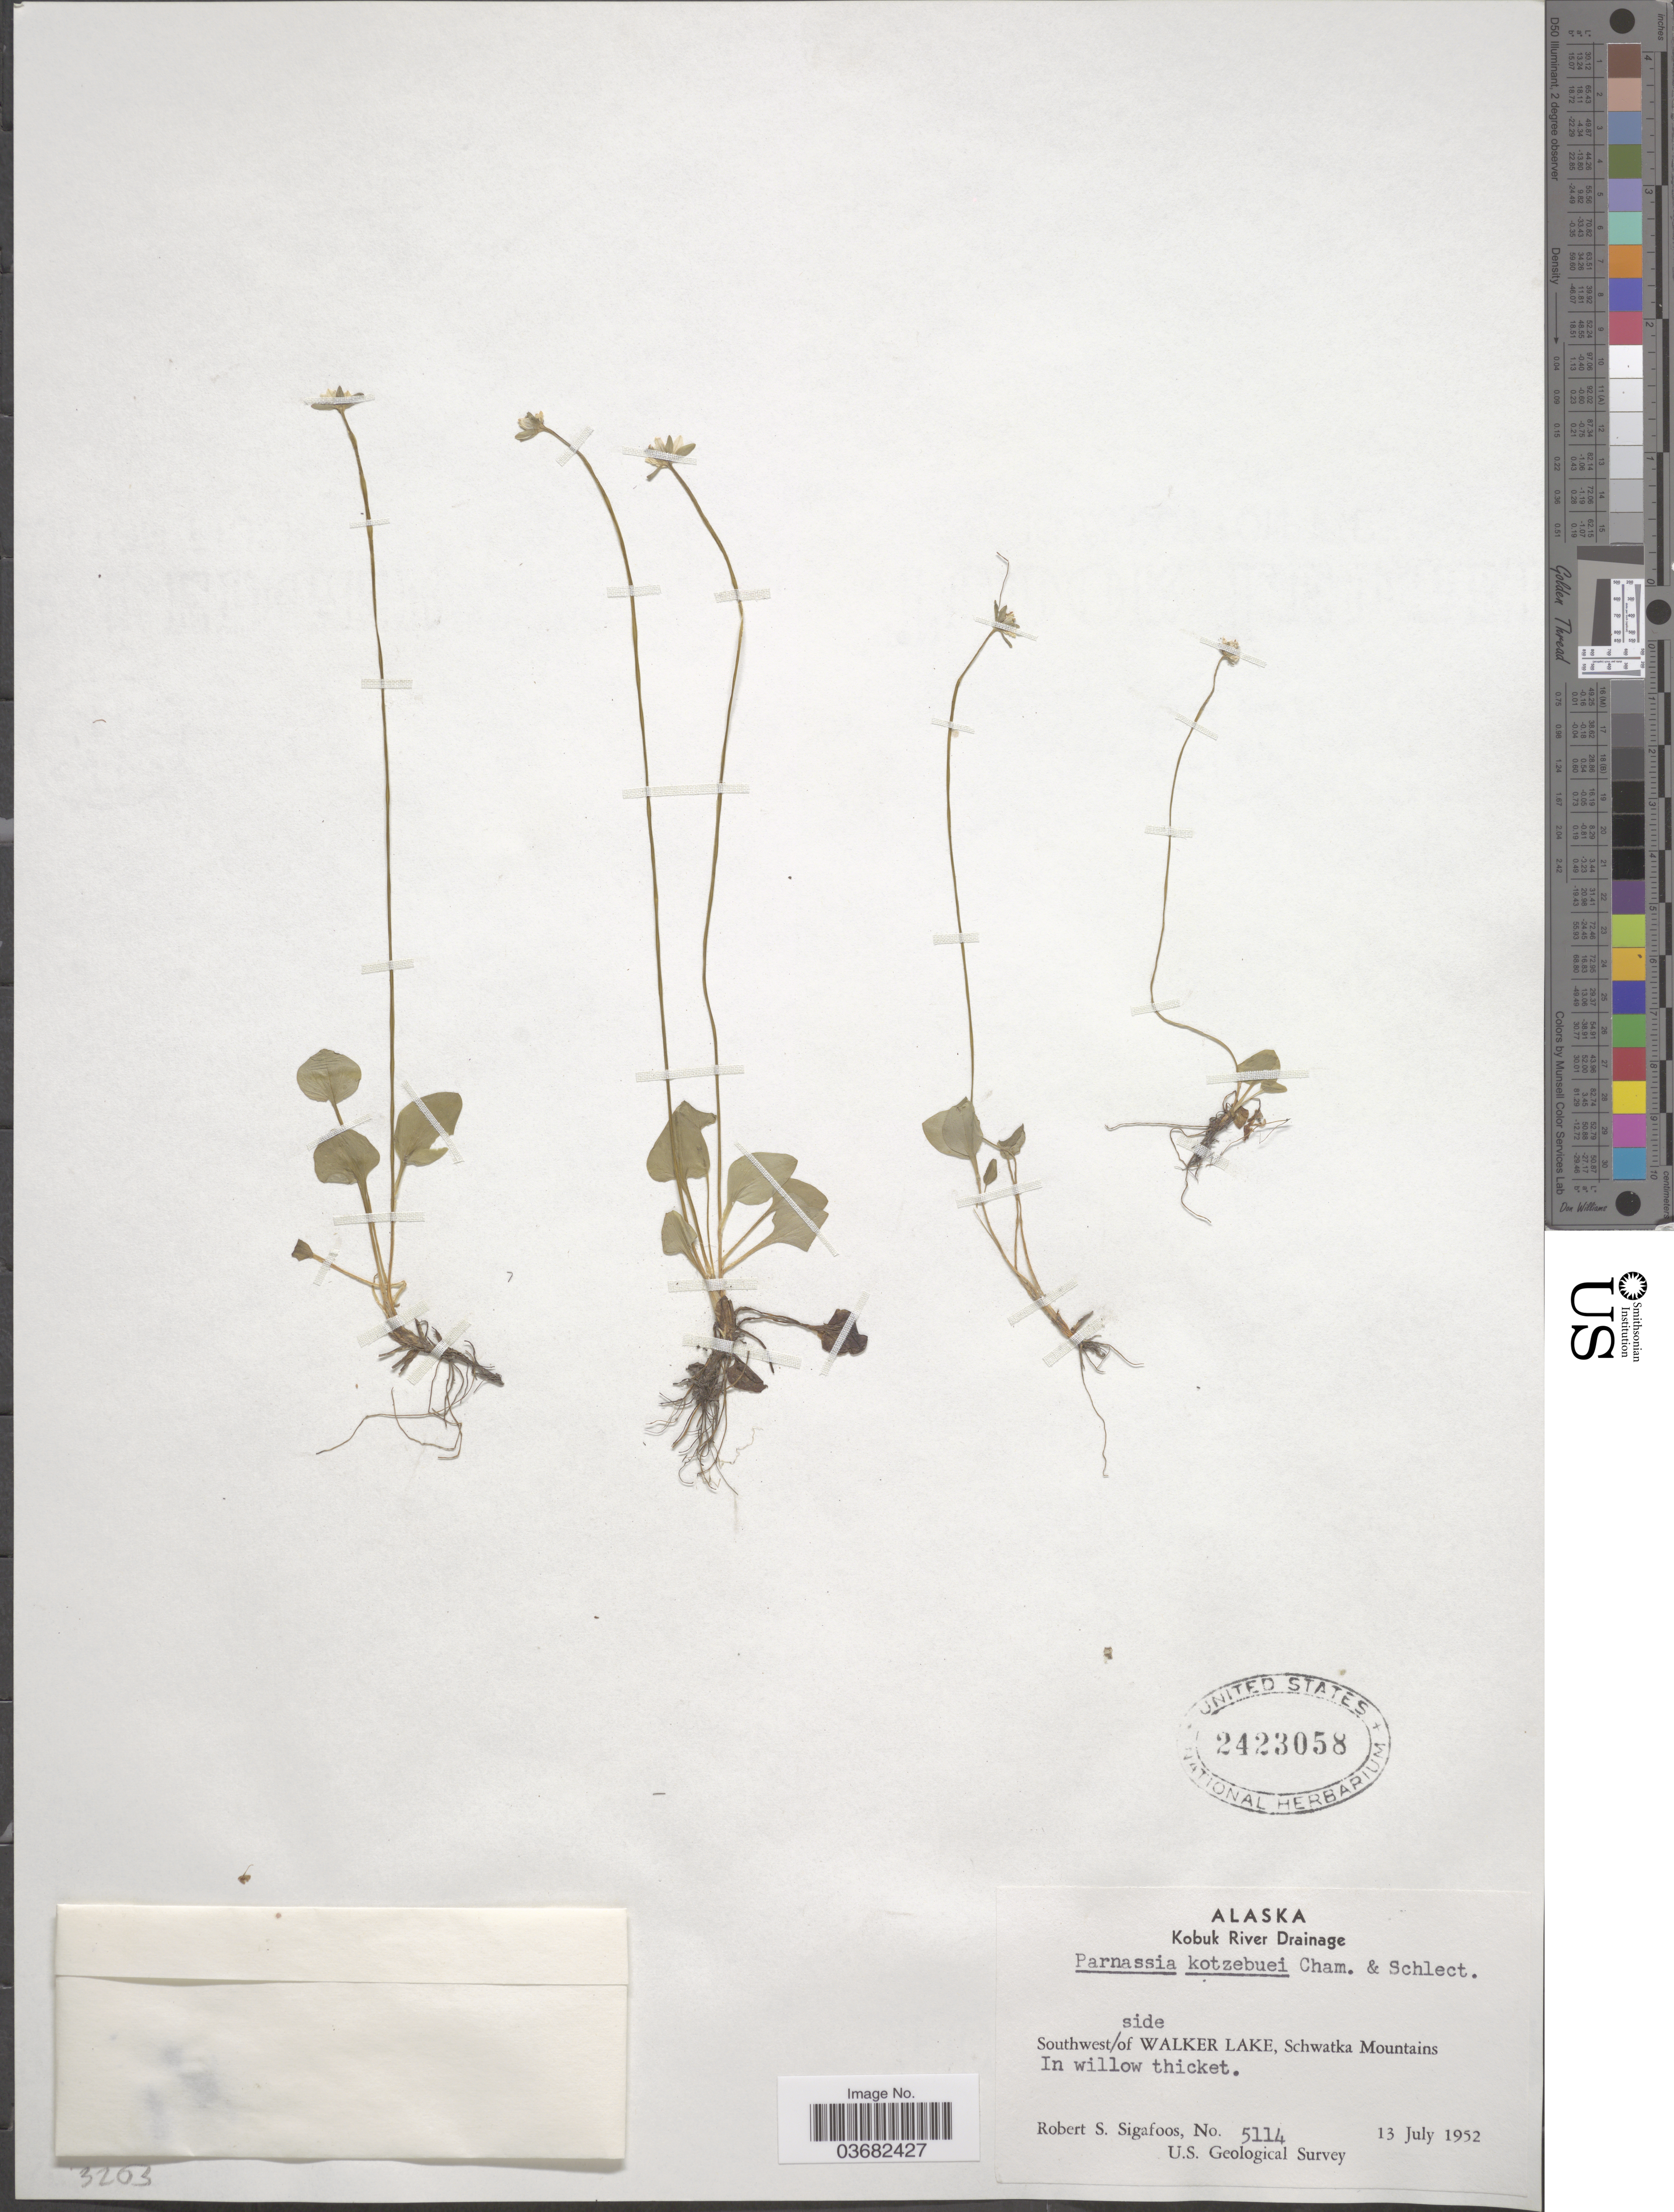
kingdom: Plantae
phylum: Tracheophyta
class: Magnoliopsida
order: Celastrales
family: Parnassiaceae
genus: Parnassia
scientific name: Parnassia kotzebuei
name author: Cham. ex Spreng.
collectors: R. Sigafoos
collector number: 5114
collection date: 1952-07-13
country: United States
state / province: Alaska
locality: Kobuk River Drainage. Southwest side of Walker Lake, Schwatka Mountains. U. S. Geological Survey.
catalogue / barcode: US 2423058